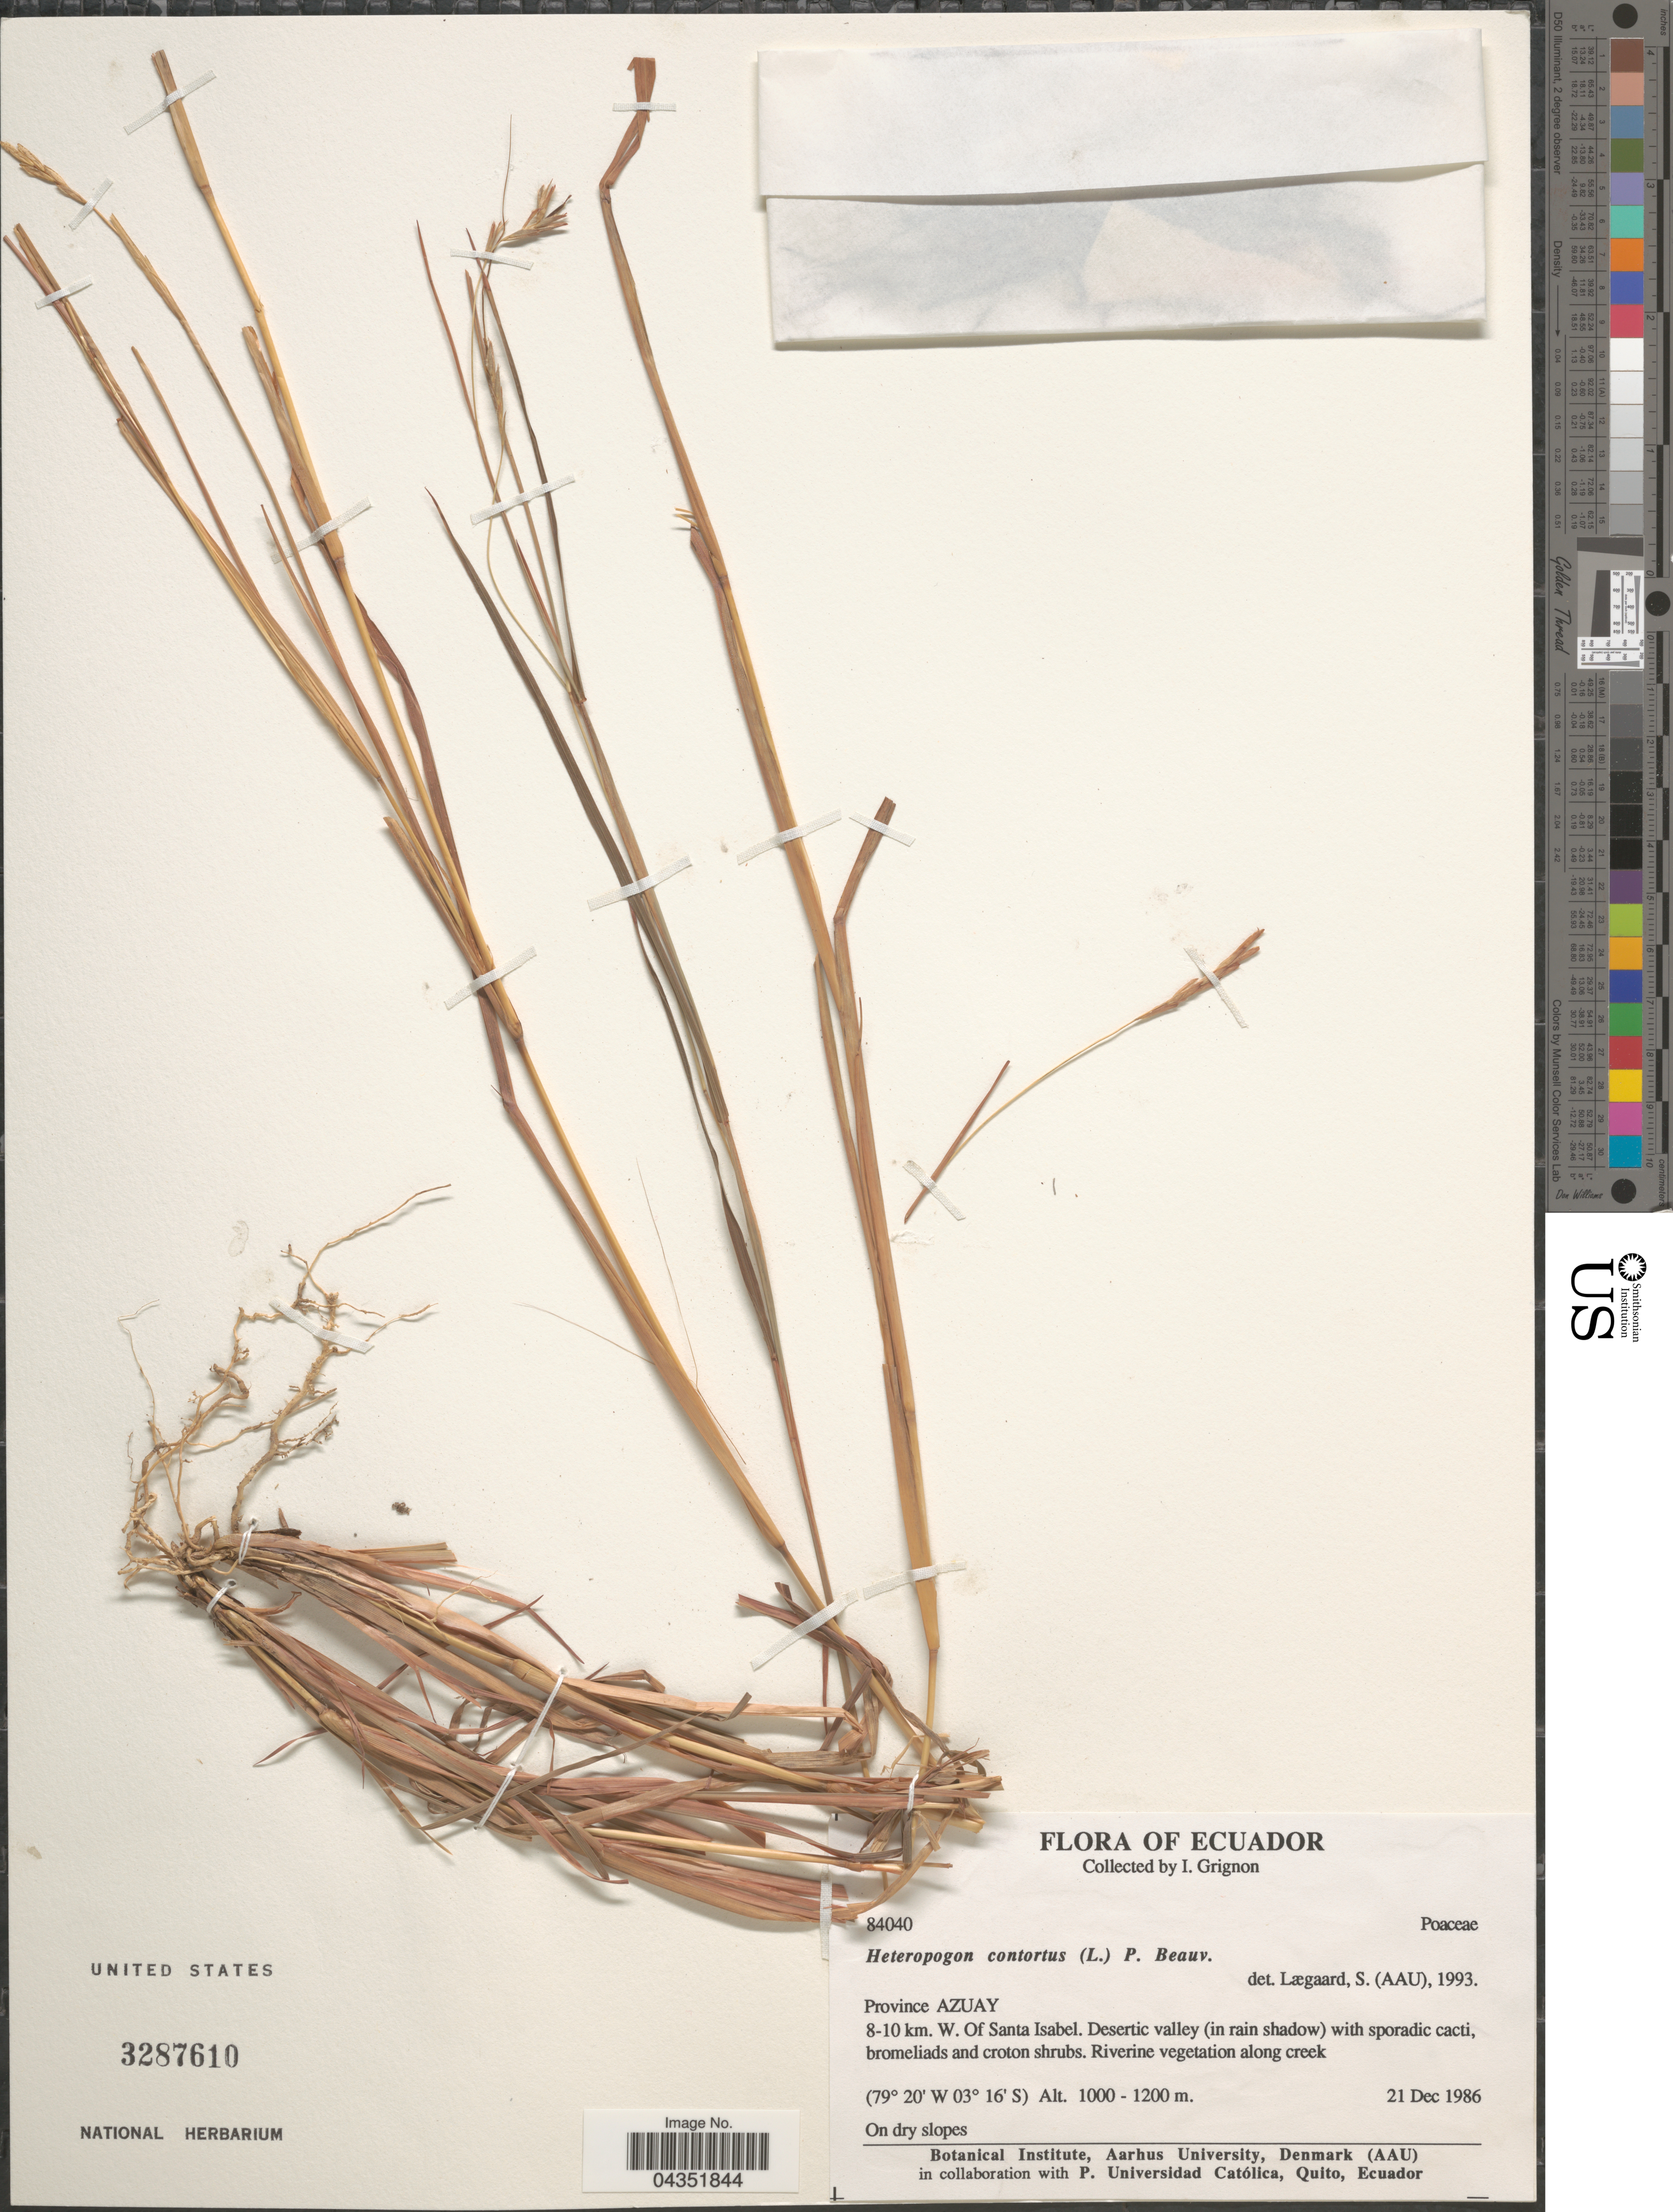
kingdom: Plantae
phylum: Tracheophyta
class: Liliopsida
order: Poales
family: Poaceae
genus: Heteropogon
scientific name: Heteropogon contortus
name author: (L.) P. Beauv. ex Roem. & Schult.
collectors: I. Grignon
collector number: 84040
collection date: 1986-12-21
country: Ecuador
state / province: Azuay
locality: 8-10 km. W. Of Santa Isabel. Desertic valley (in rain shadow) with sporadic cacti. Riverine vegetation along creek.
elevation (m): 1000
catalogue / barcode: US 3287610